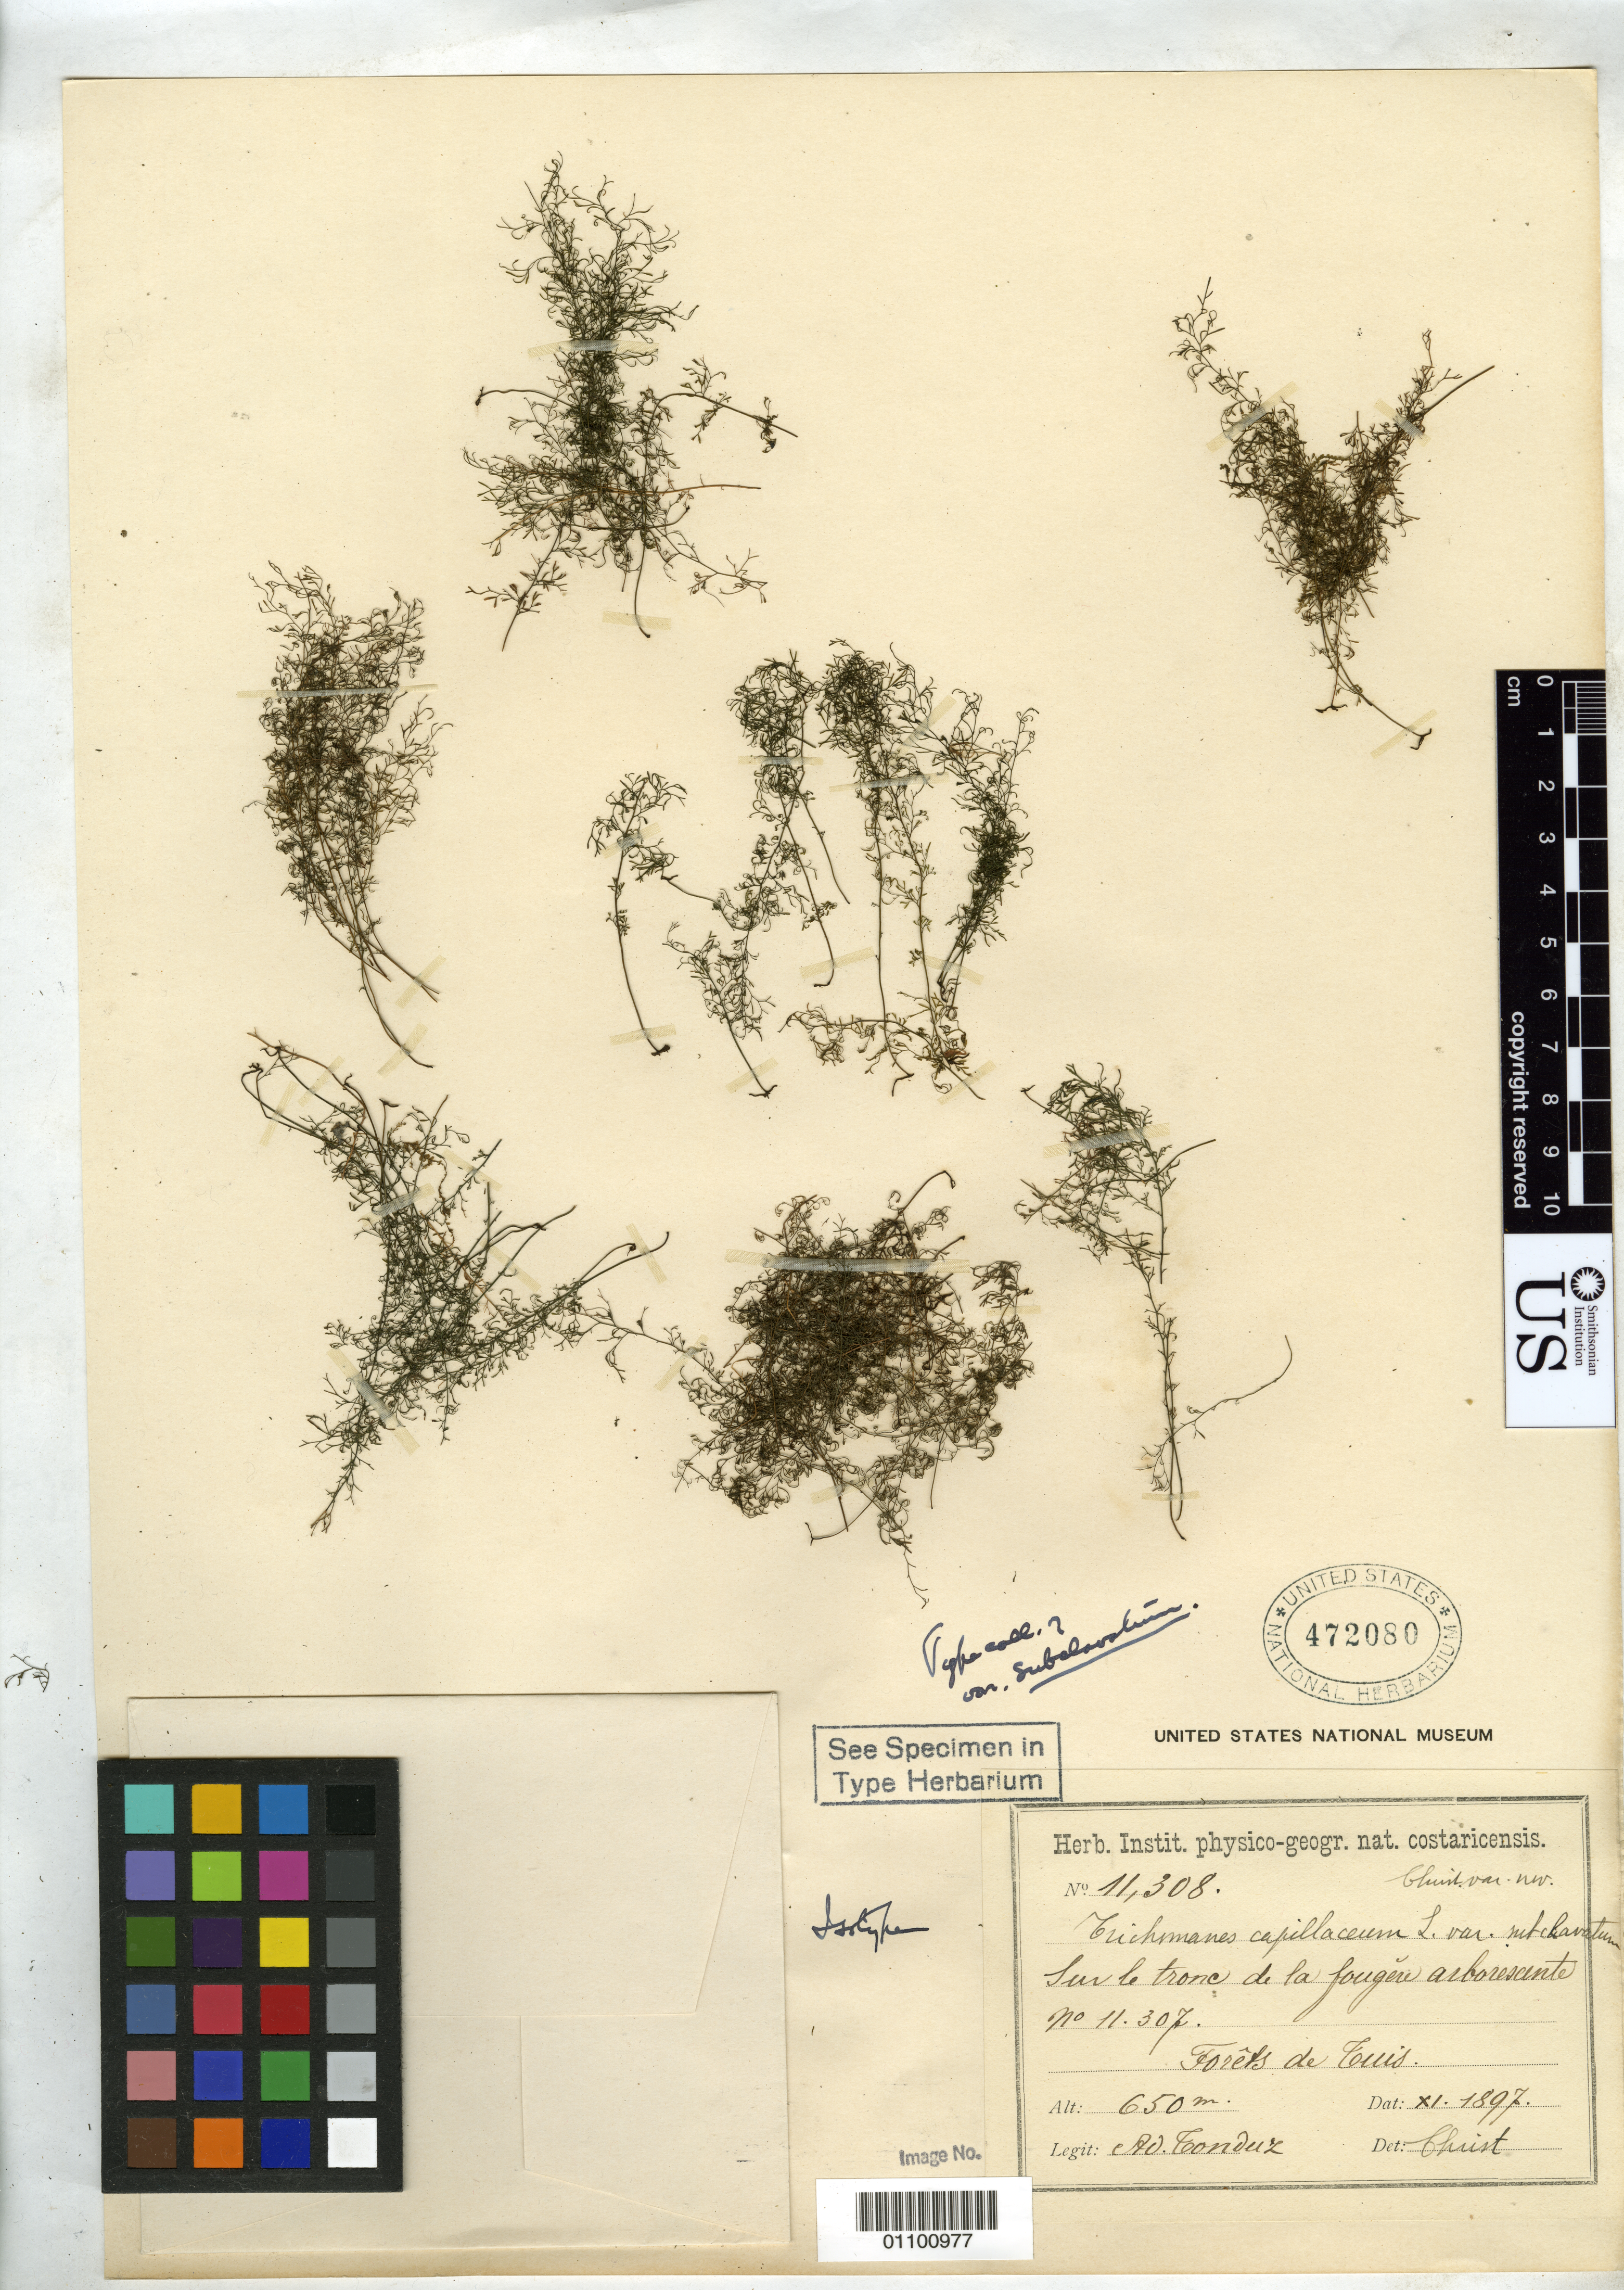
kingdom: Plantae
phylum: Tracheophyta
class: Polypodiopsida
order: Hymenophyllales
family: Hymenophyllaceae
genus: Trichomanes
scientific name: Trichomanes capillaceum var. subclavatum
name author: Christ in Pittier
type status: Isotype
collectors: A. Tonduz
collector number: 11308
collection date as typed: Nov 1897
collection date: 1897-11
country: Costa Rica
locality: Forêts de Tuis.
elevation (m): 650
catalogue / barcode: US 472080